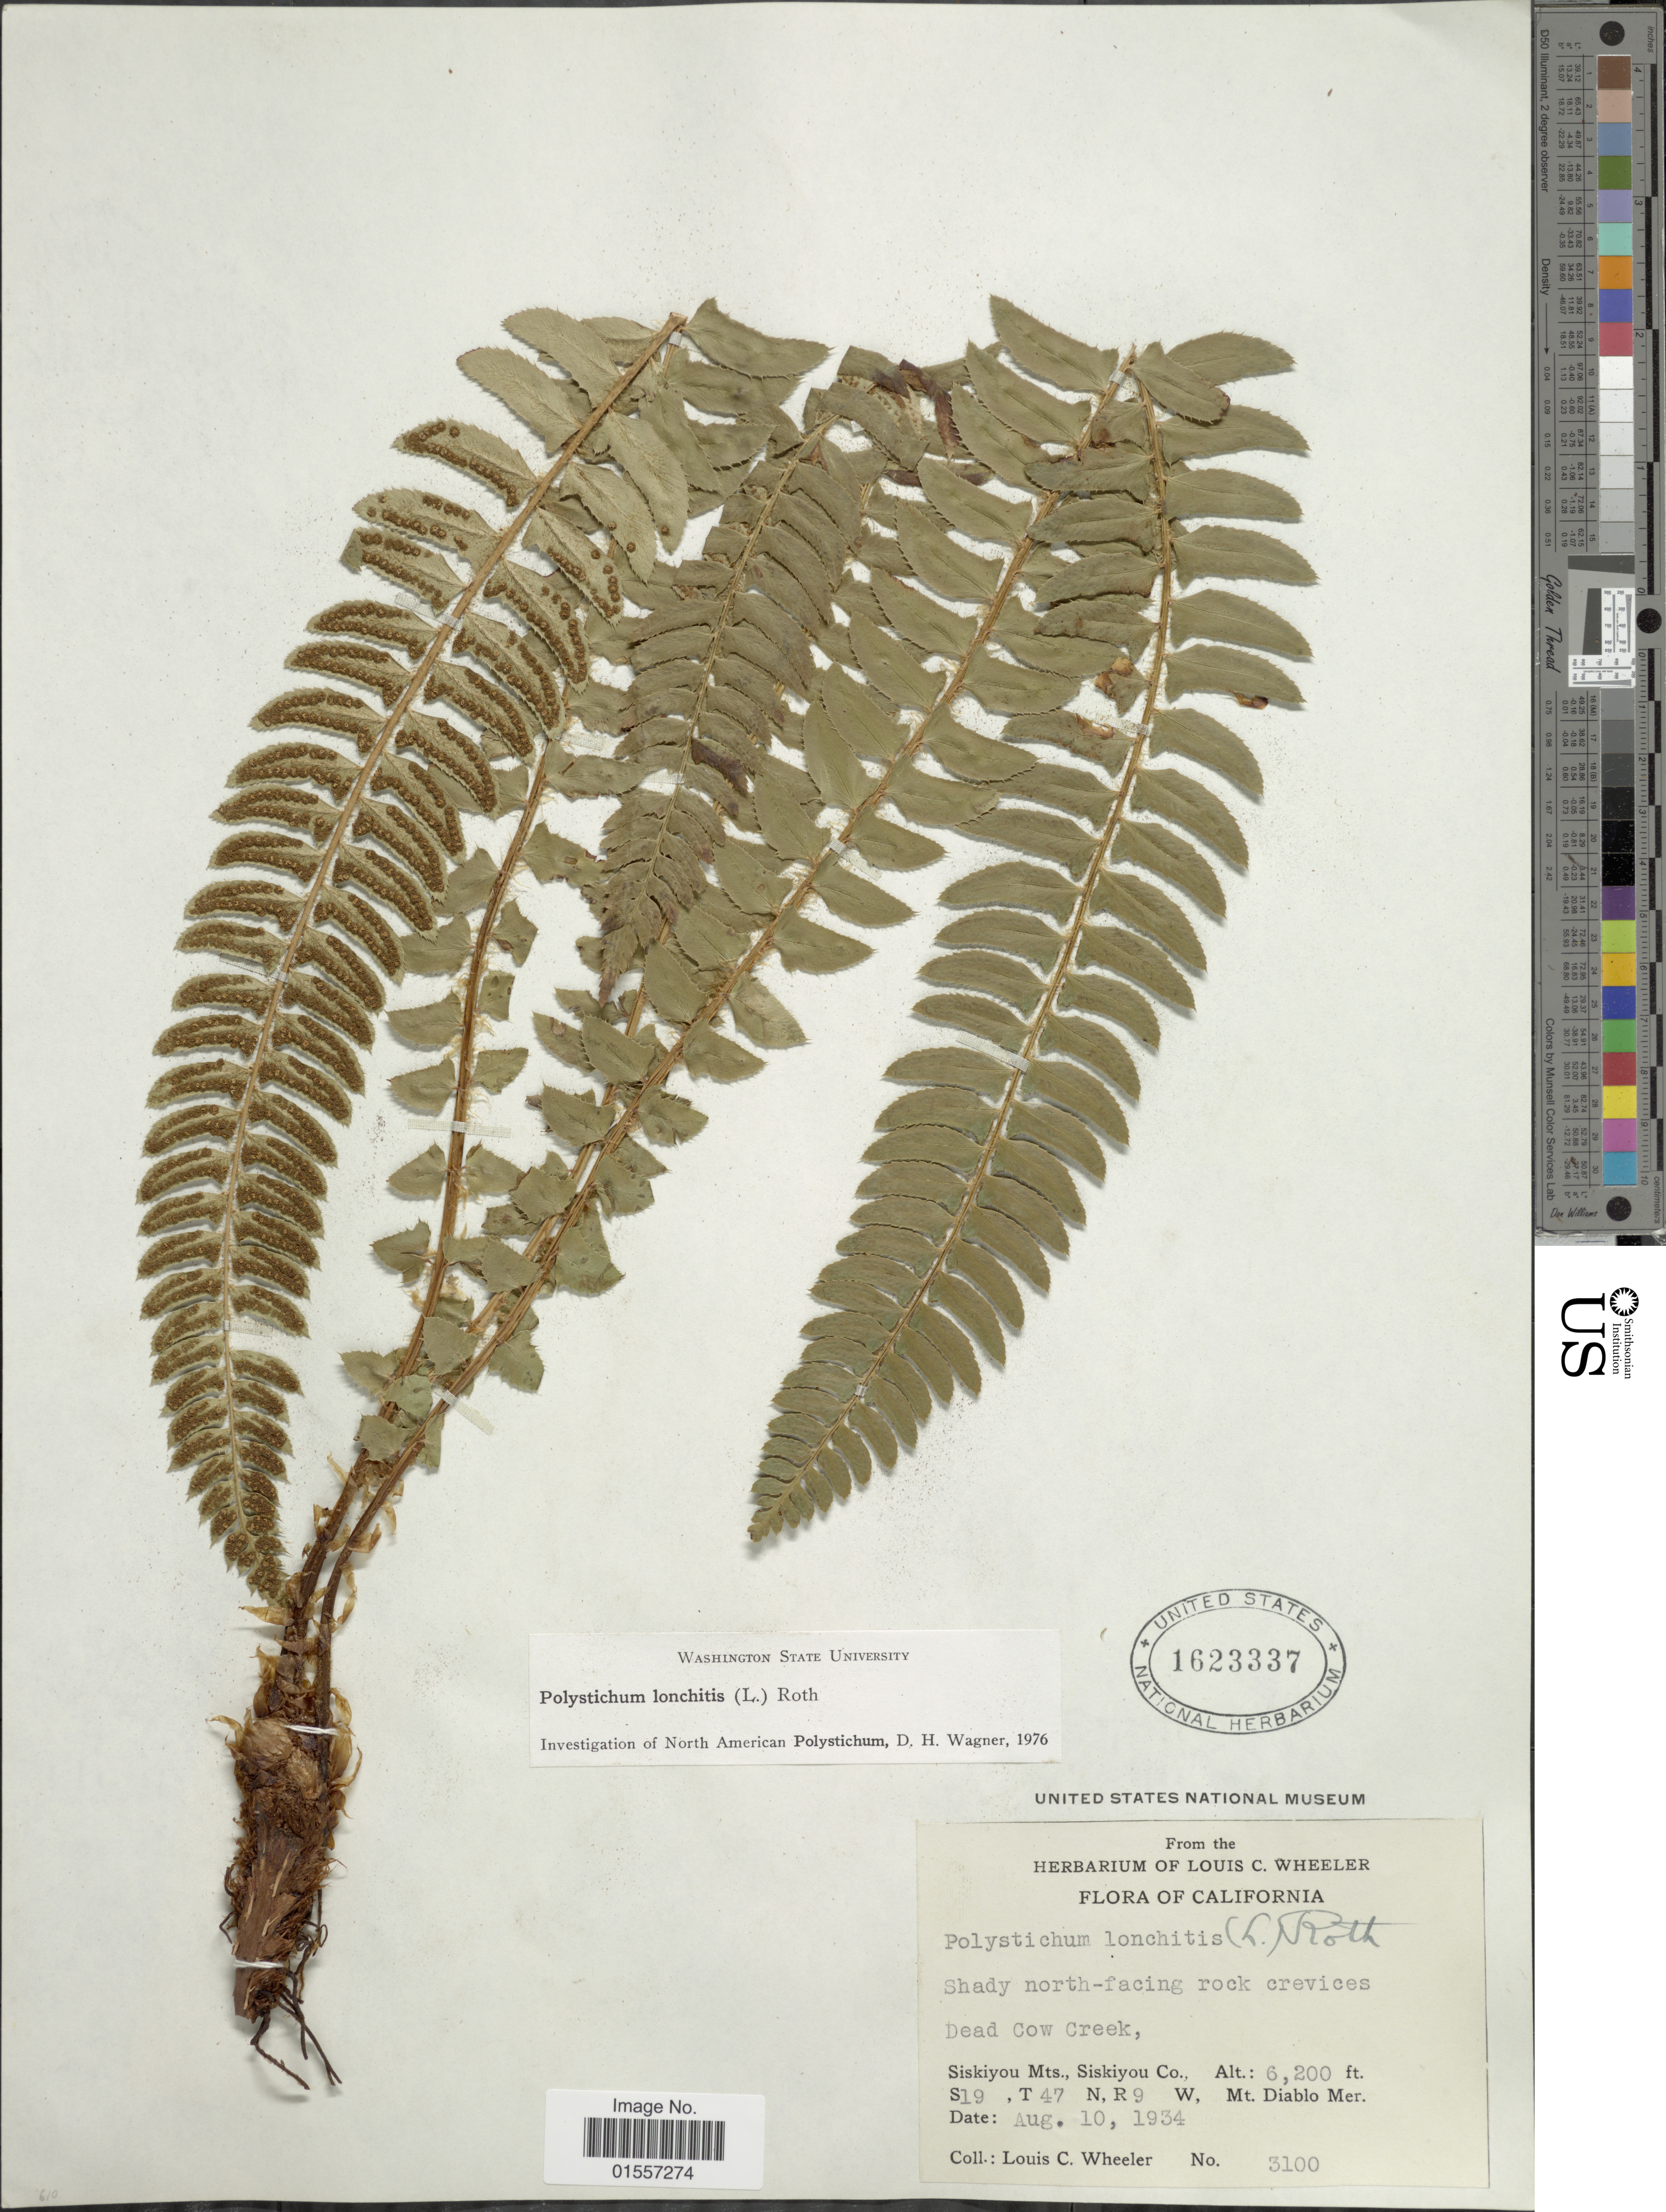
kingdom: Plantae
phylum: Tracheophyta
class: Polypodiopsida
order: Polypodiales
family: Dryopteridaceae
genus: Polystichum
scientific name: Polystichum lonchitis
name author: (Roth) L.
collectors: L. C. Wheeler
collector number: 3100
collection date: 1934-08-10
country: United States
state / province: California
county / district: Siskiyou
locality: Dead Cow Creek, Sisikiyou Mts., Siskiyou Co., S19, T47 N, R9 , Mt Diablo Mer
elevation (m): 1890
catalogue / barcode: US 1623337